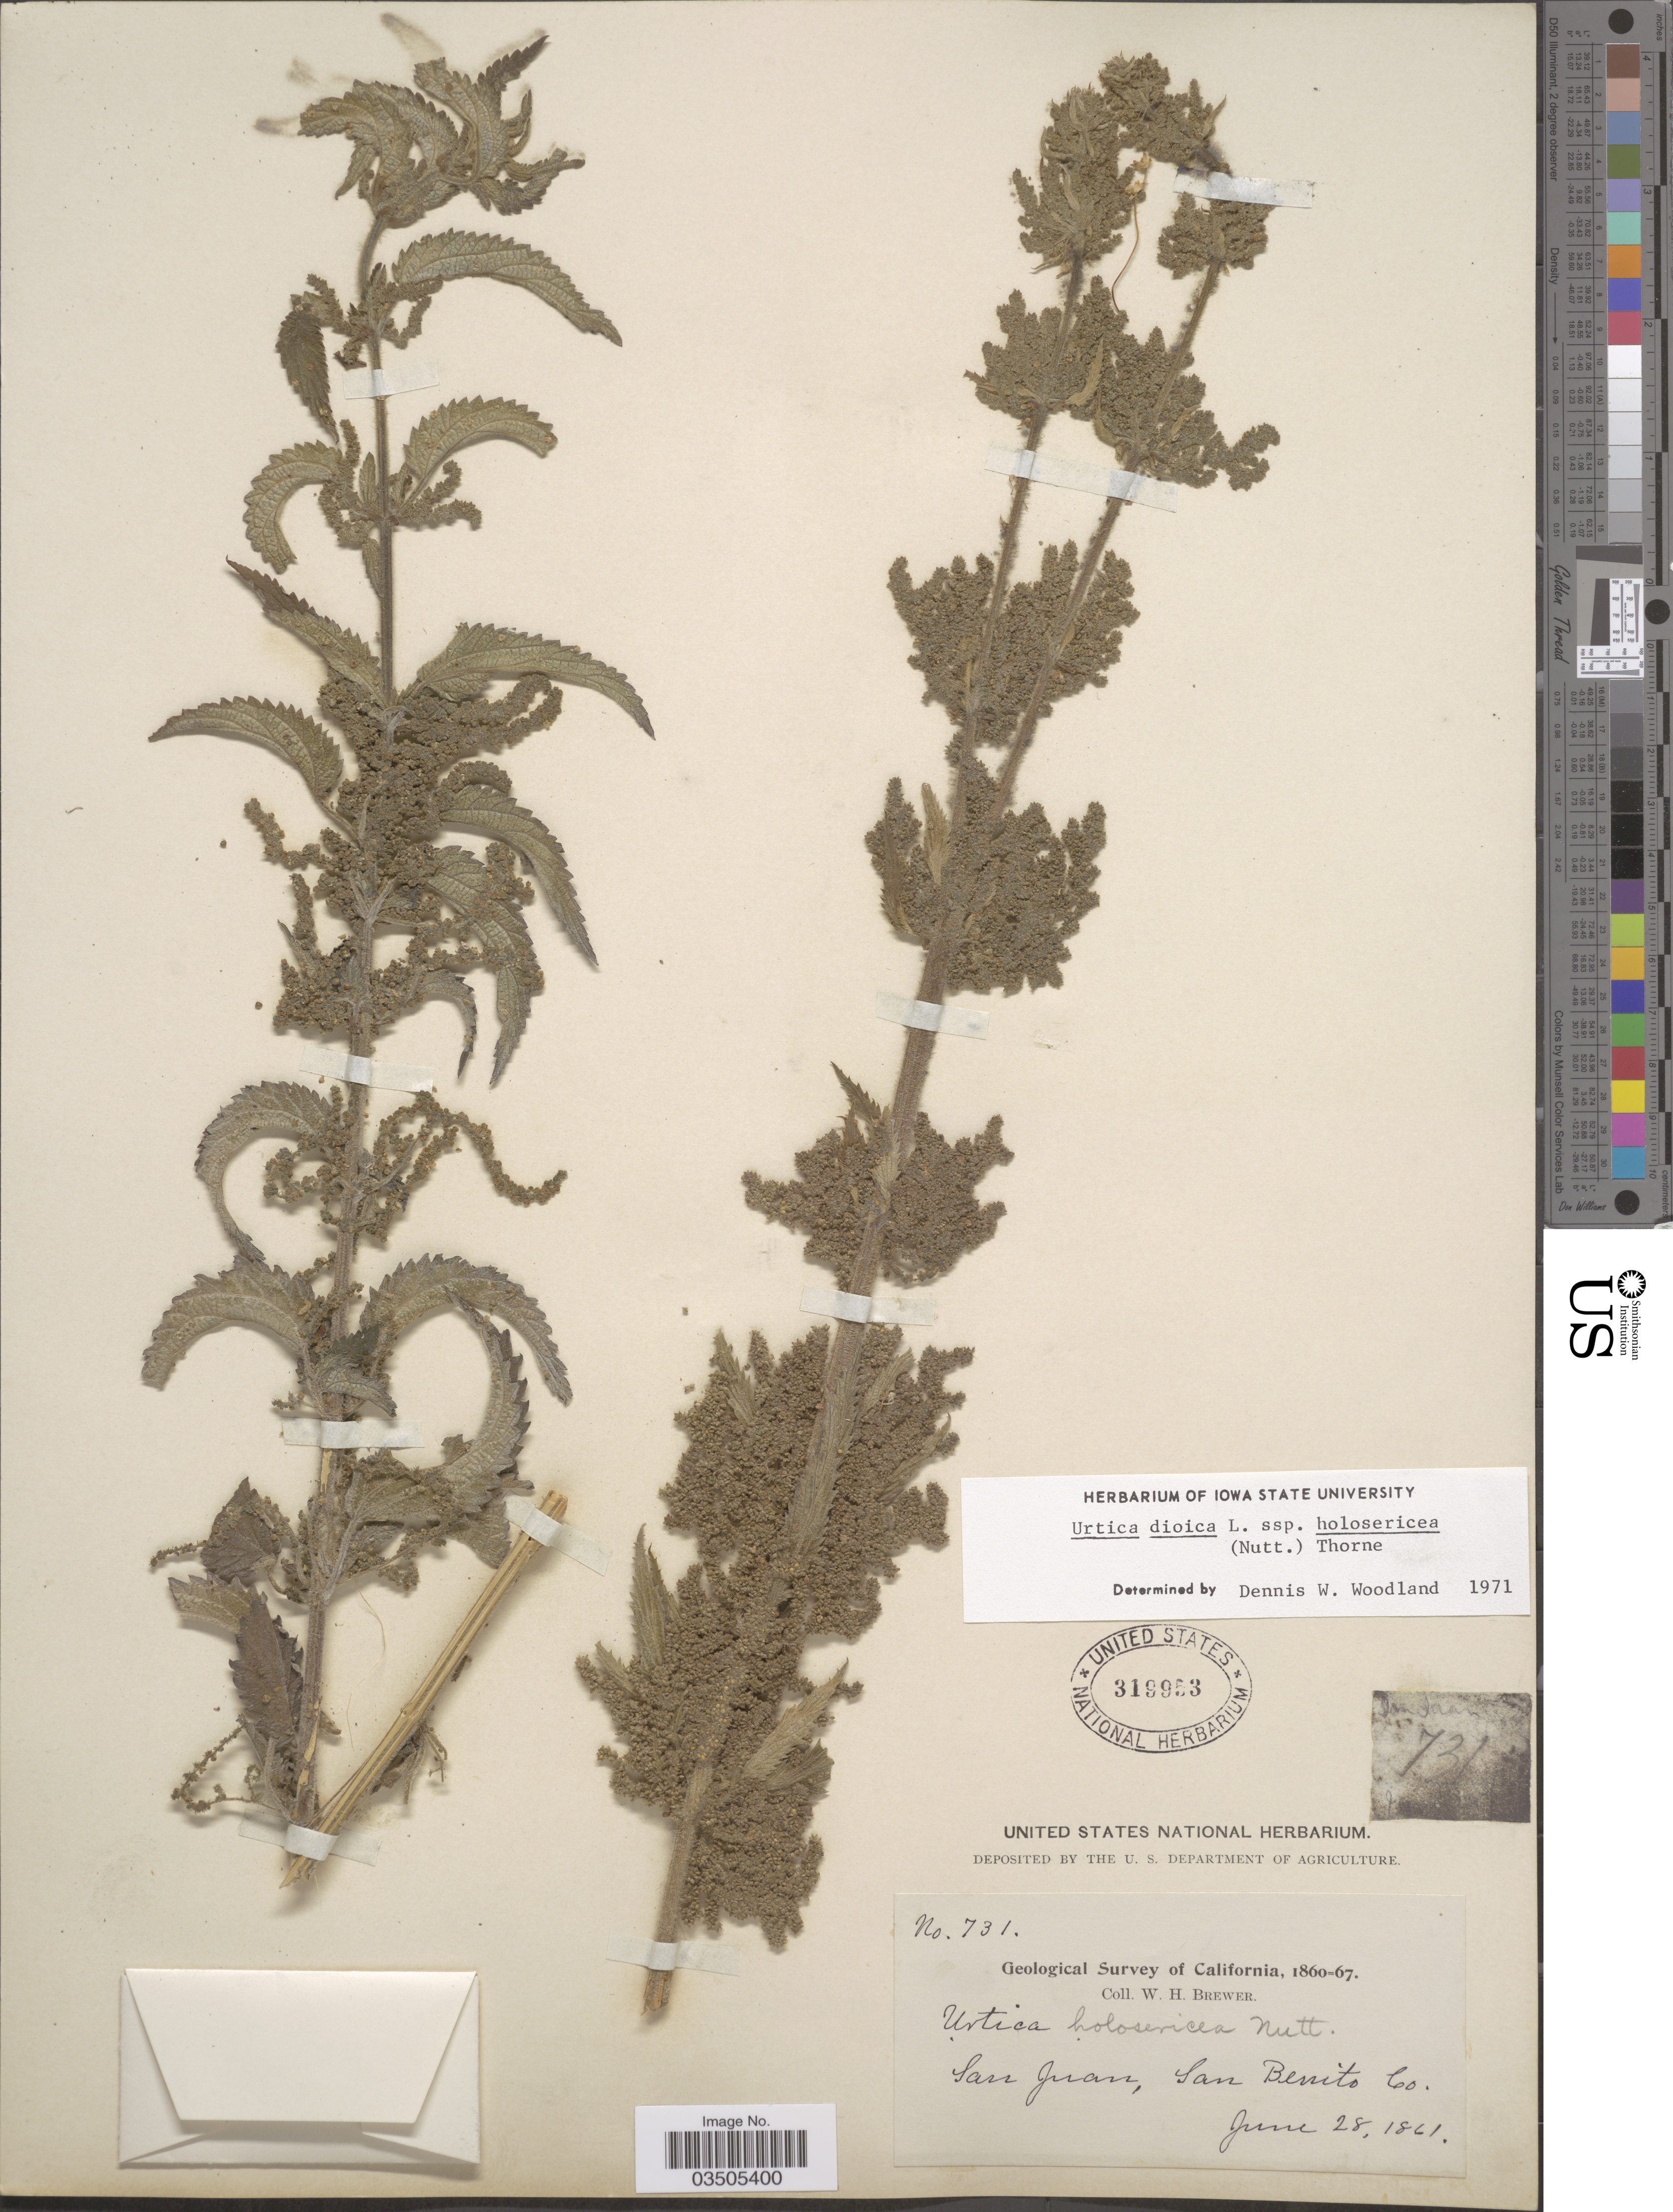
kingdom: Plantae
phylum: Tracheophyta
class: Magnoliopsida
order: Rosales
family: Urticaceae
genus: Urtica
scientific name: Urtica dioica subsp. holosericea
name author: (Nutt.) Thorne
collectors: W. H. Brewer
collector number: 731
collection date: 1861-06-28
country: United States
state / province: California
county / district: San Benito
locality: San Juan, San Benito Co.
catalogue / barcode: US 319953